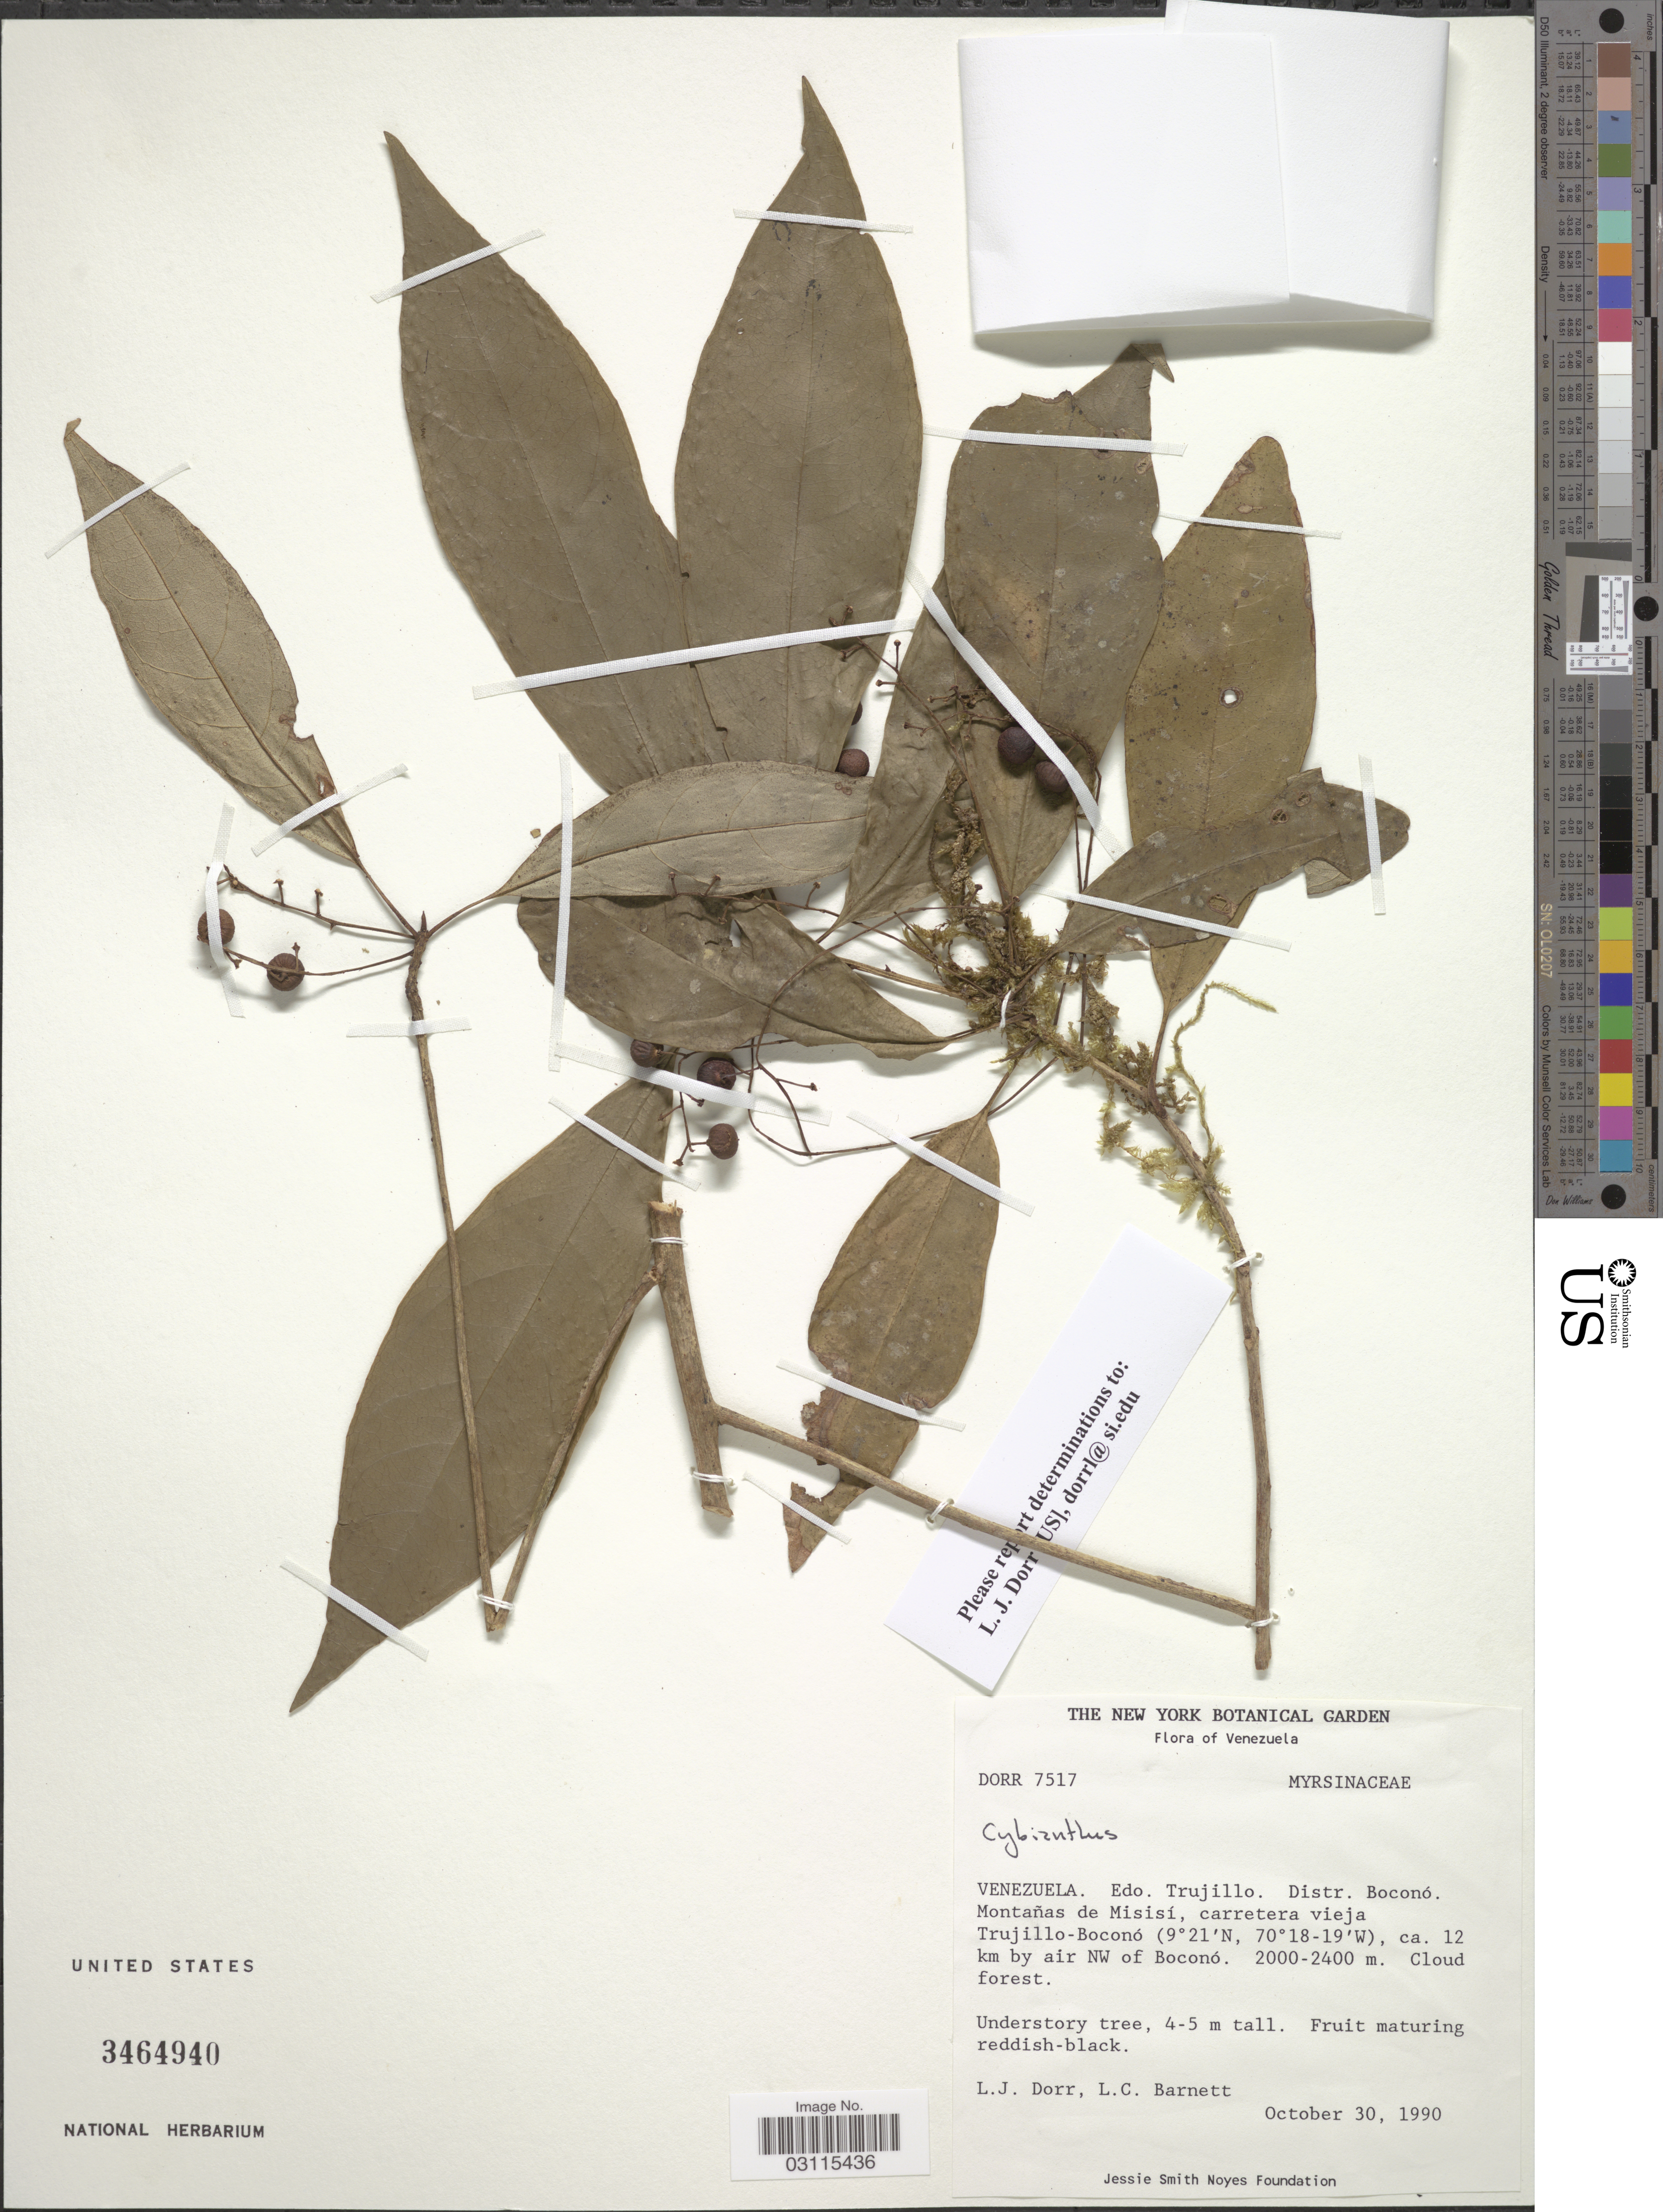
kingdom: Plantae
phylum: Tracheophyta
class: Magnoliopsida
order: Ericales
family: Primulaceae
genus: Cybianthus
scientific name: Cybianthus sp.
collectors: L. J. Dorr & L. C. Barnett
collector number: Dorr7517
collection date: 1990-10-30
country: Venezuela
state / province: Trujillo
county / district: Boconó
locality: Montañas de Misisí, carretera vieja Trujillo-Boconó, ca. 12 km by air NW of Boconó.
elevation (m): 2000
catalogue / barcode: US 3464940